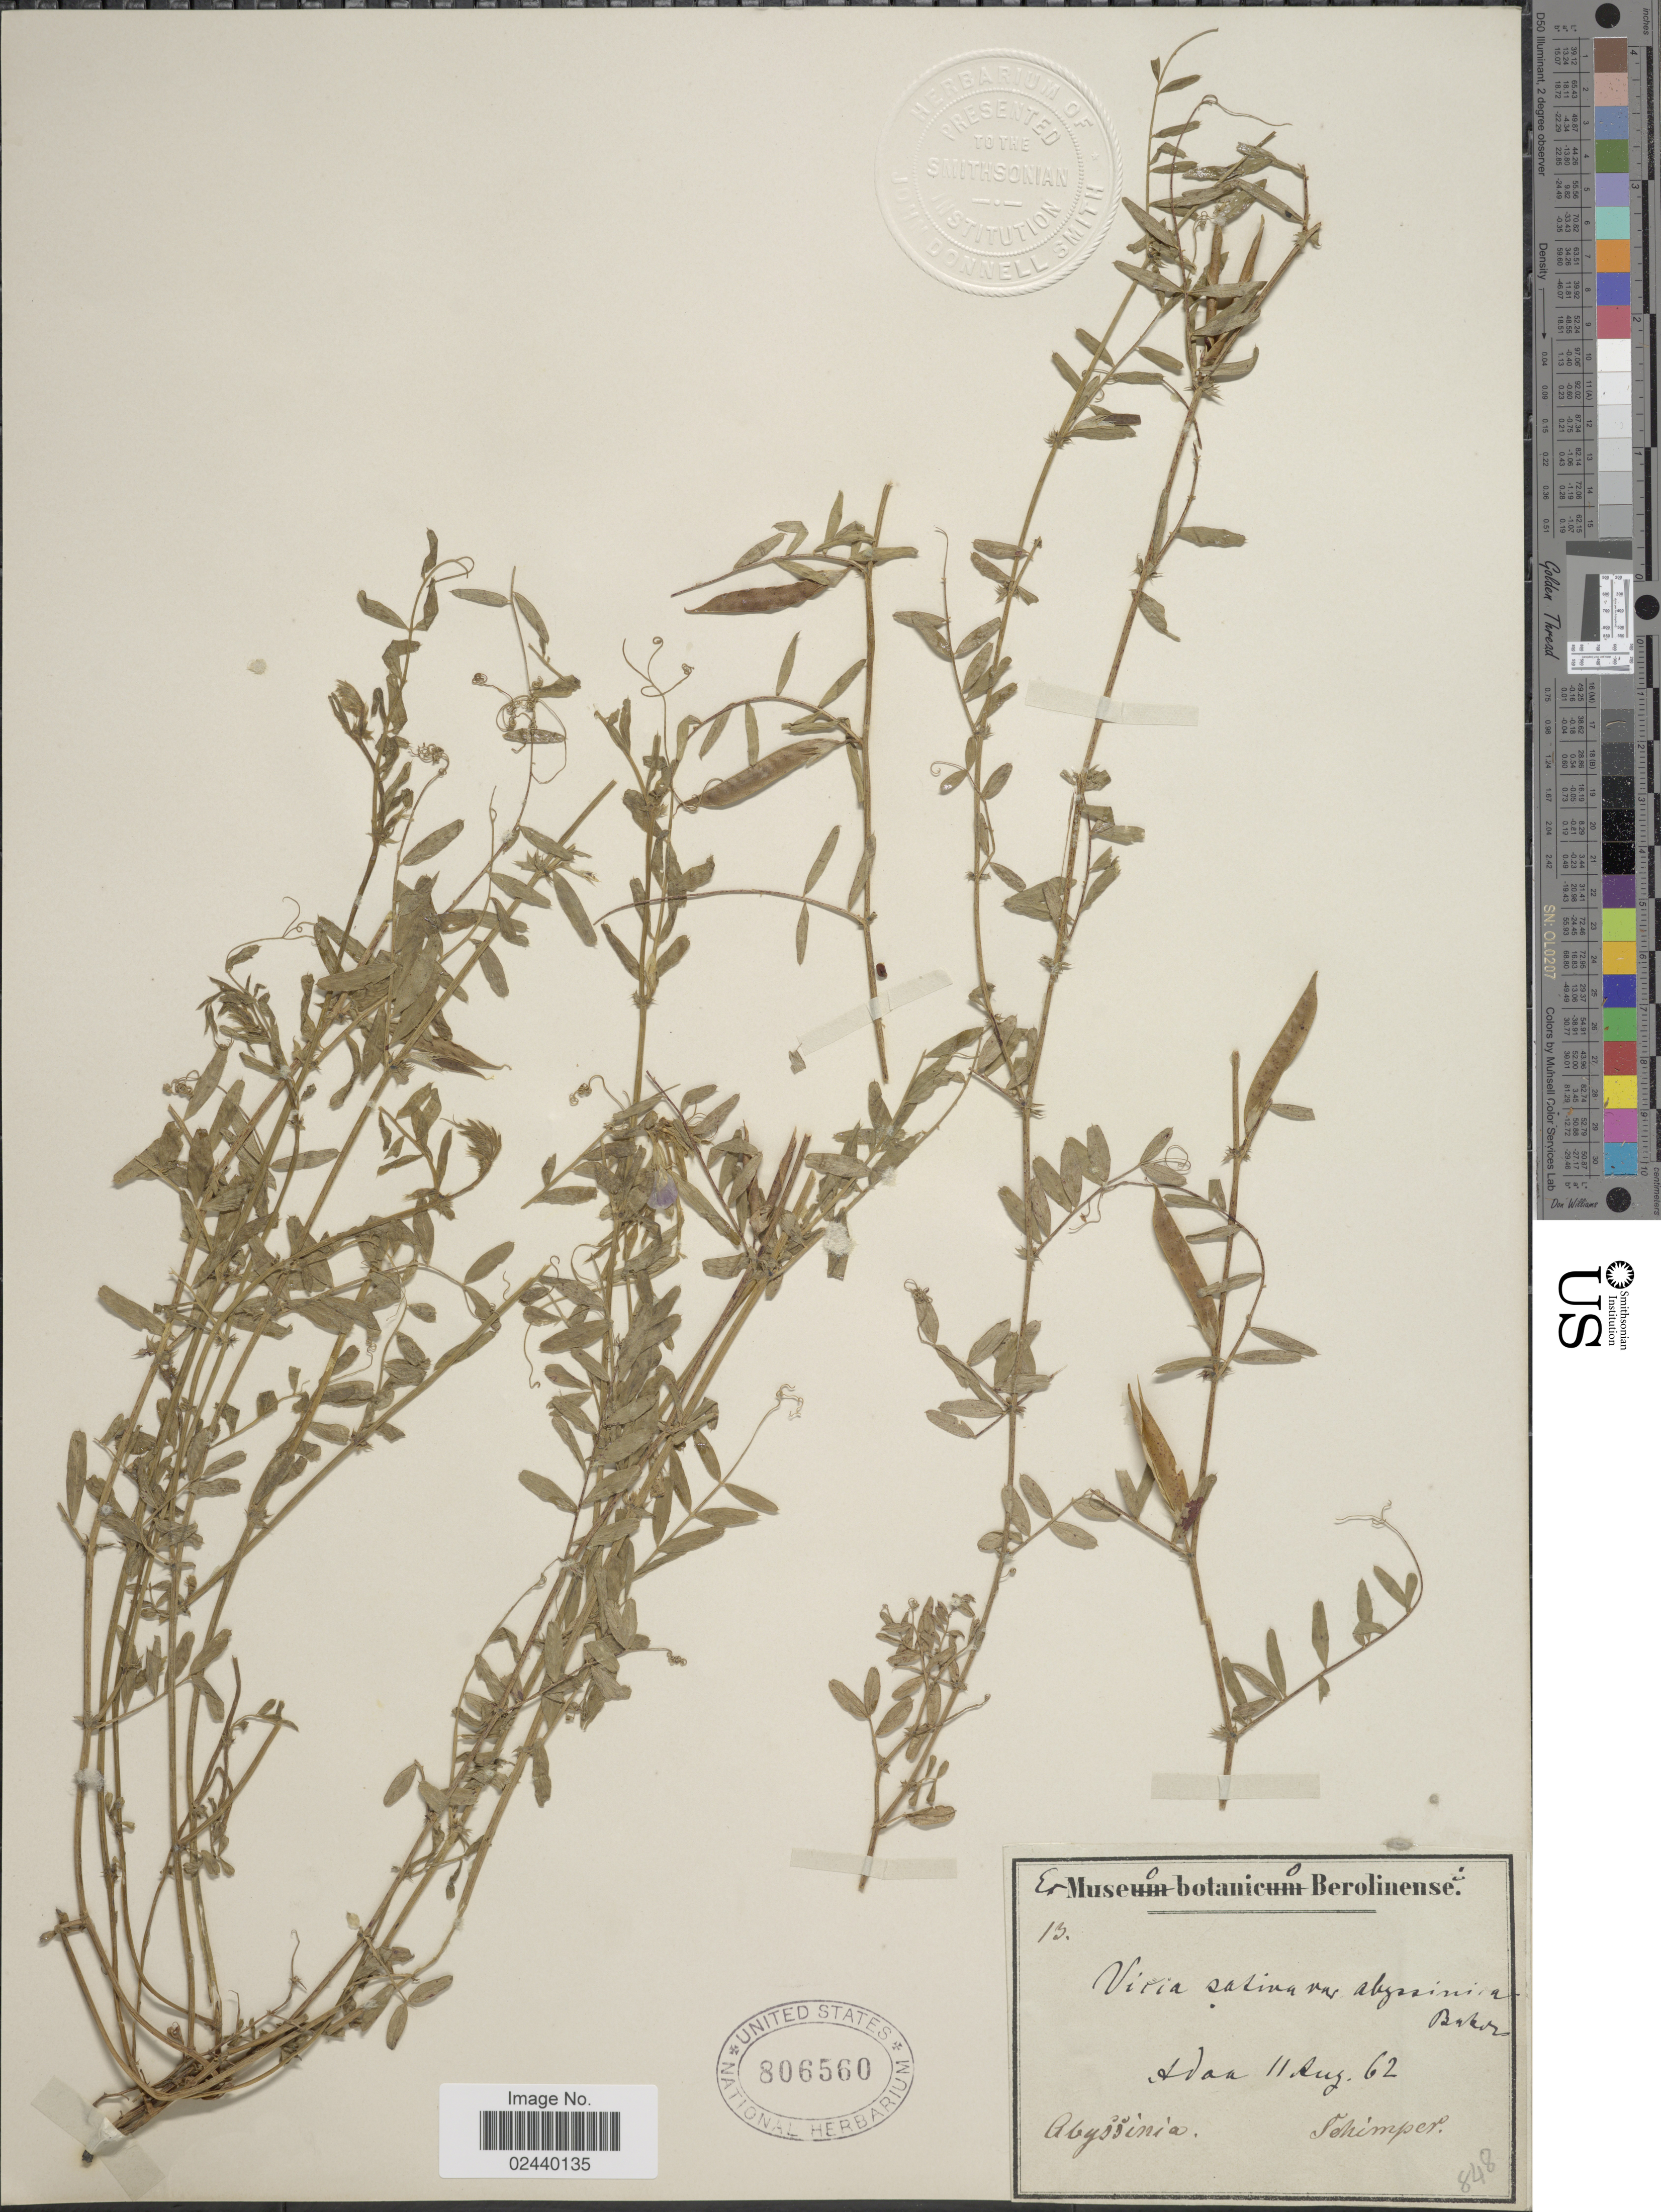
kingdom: Plantae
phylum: Tracheophyta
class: Magnoliopsida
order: Fabales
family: Fabaceae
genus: Vicia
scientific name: Vicia sativa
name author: L.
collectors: -. Schimper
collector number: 13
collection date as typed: Transcribed d/m/y: 11/8/62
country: Eritrea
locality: Adoa, Abyssinia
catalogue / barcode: US 806560